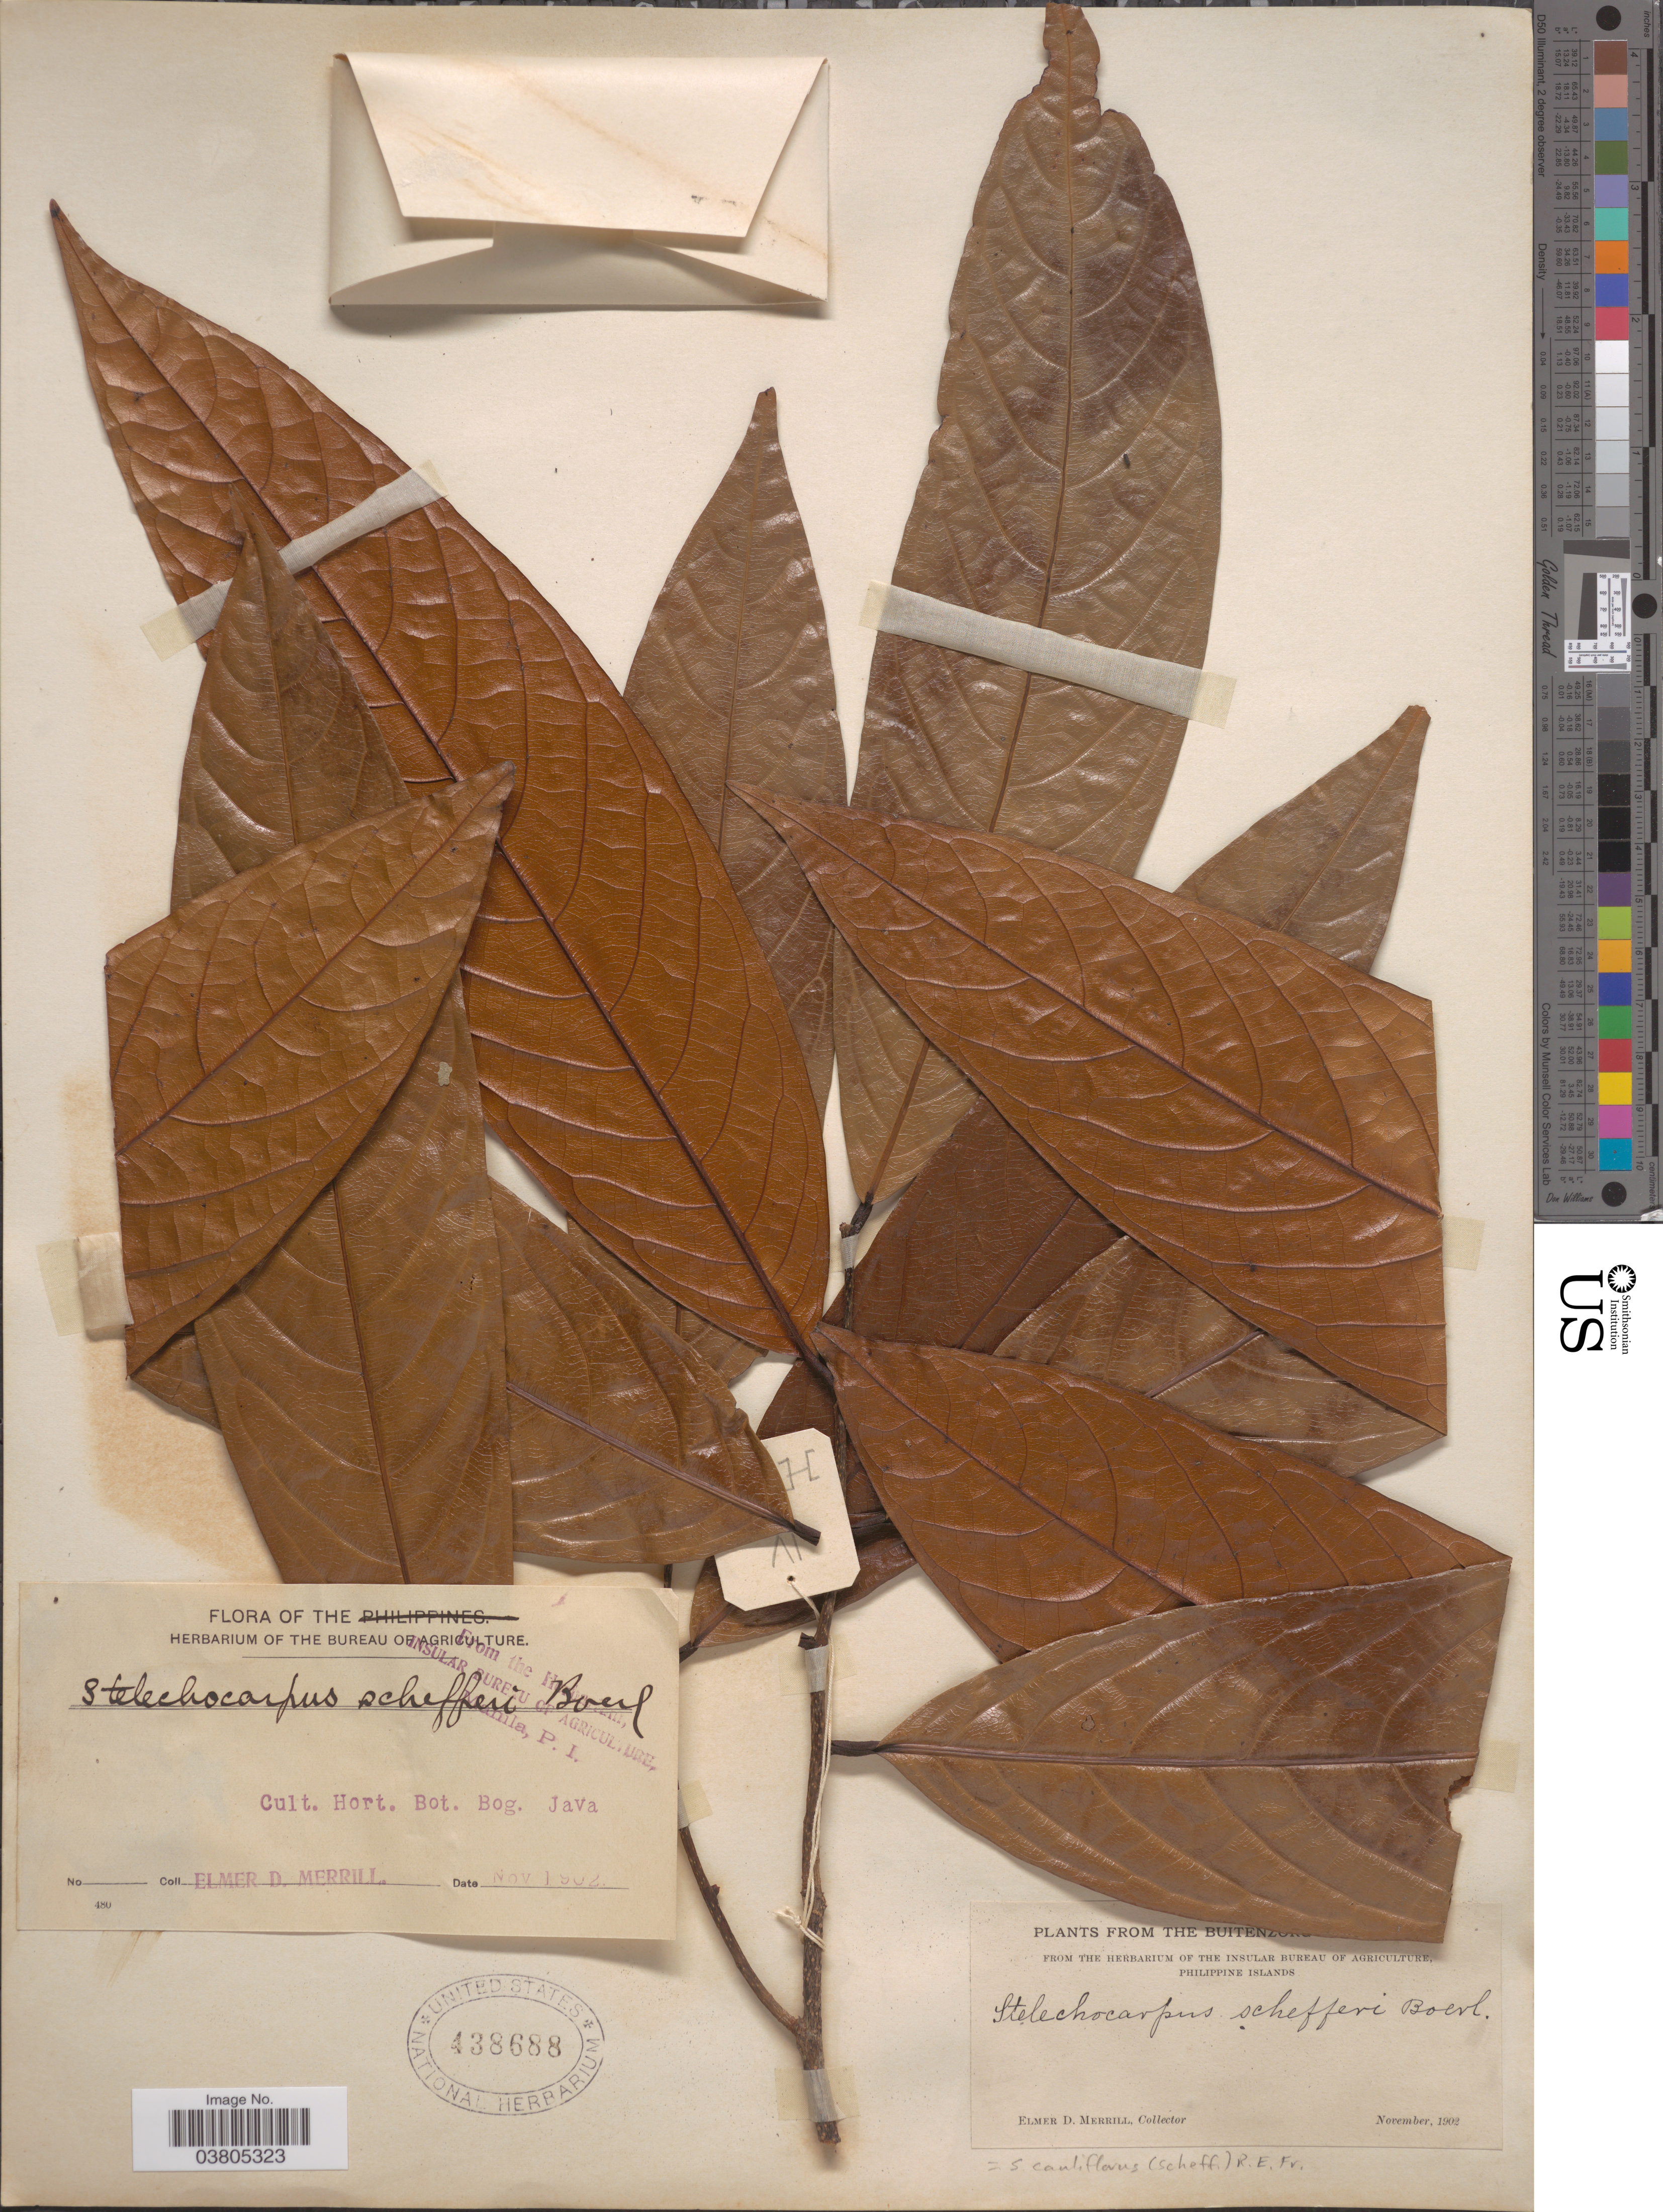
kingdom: Plantae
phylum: Tracheophyta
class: Magnoliopsida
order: Magnoliales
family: Annonaceae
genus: Stelechocarpus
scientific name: Stelechocarpus cauliflorus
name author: (Scheff.) J. Sinclair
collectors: E. D. Merrill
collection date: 1902-11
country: Indonesia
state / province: Java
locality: Buiten [illegible text]. Hort. Bot. Bog. Java.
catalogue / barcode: US 438688